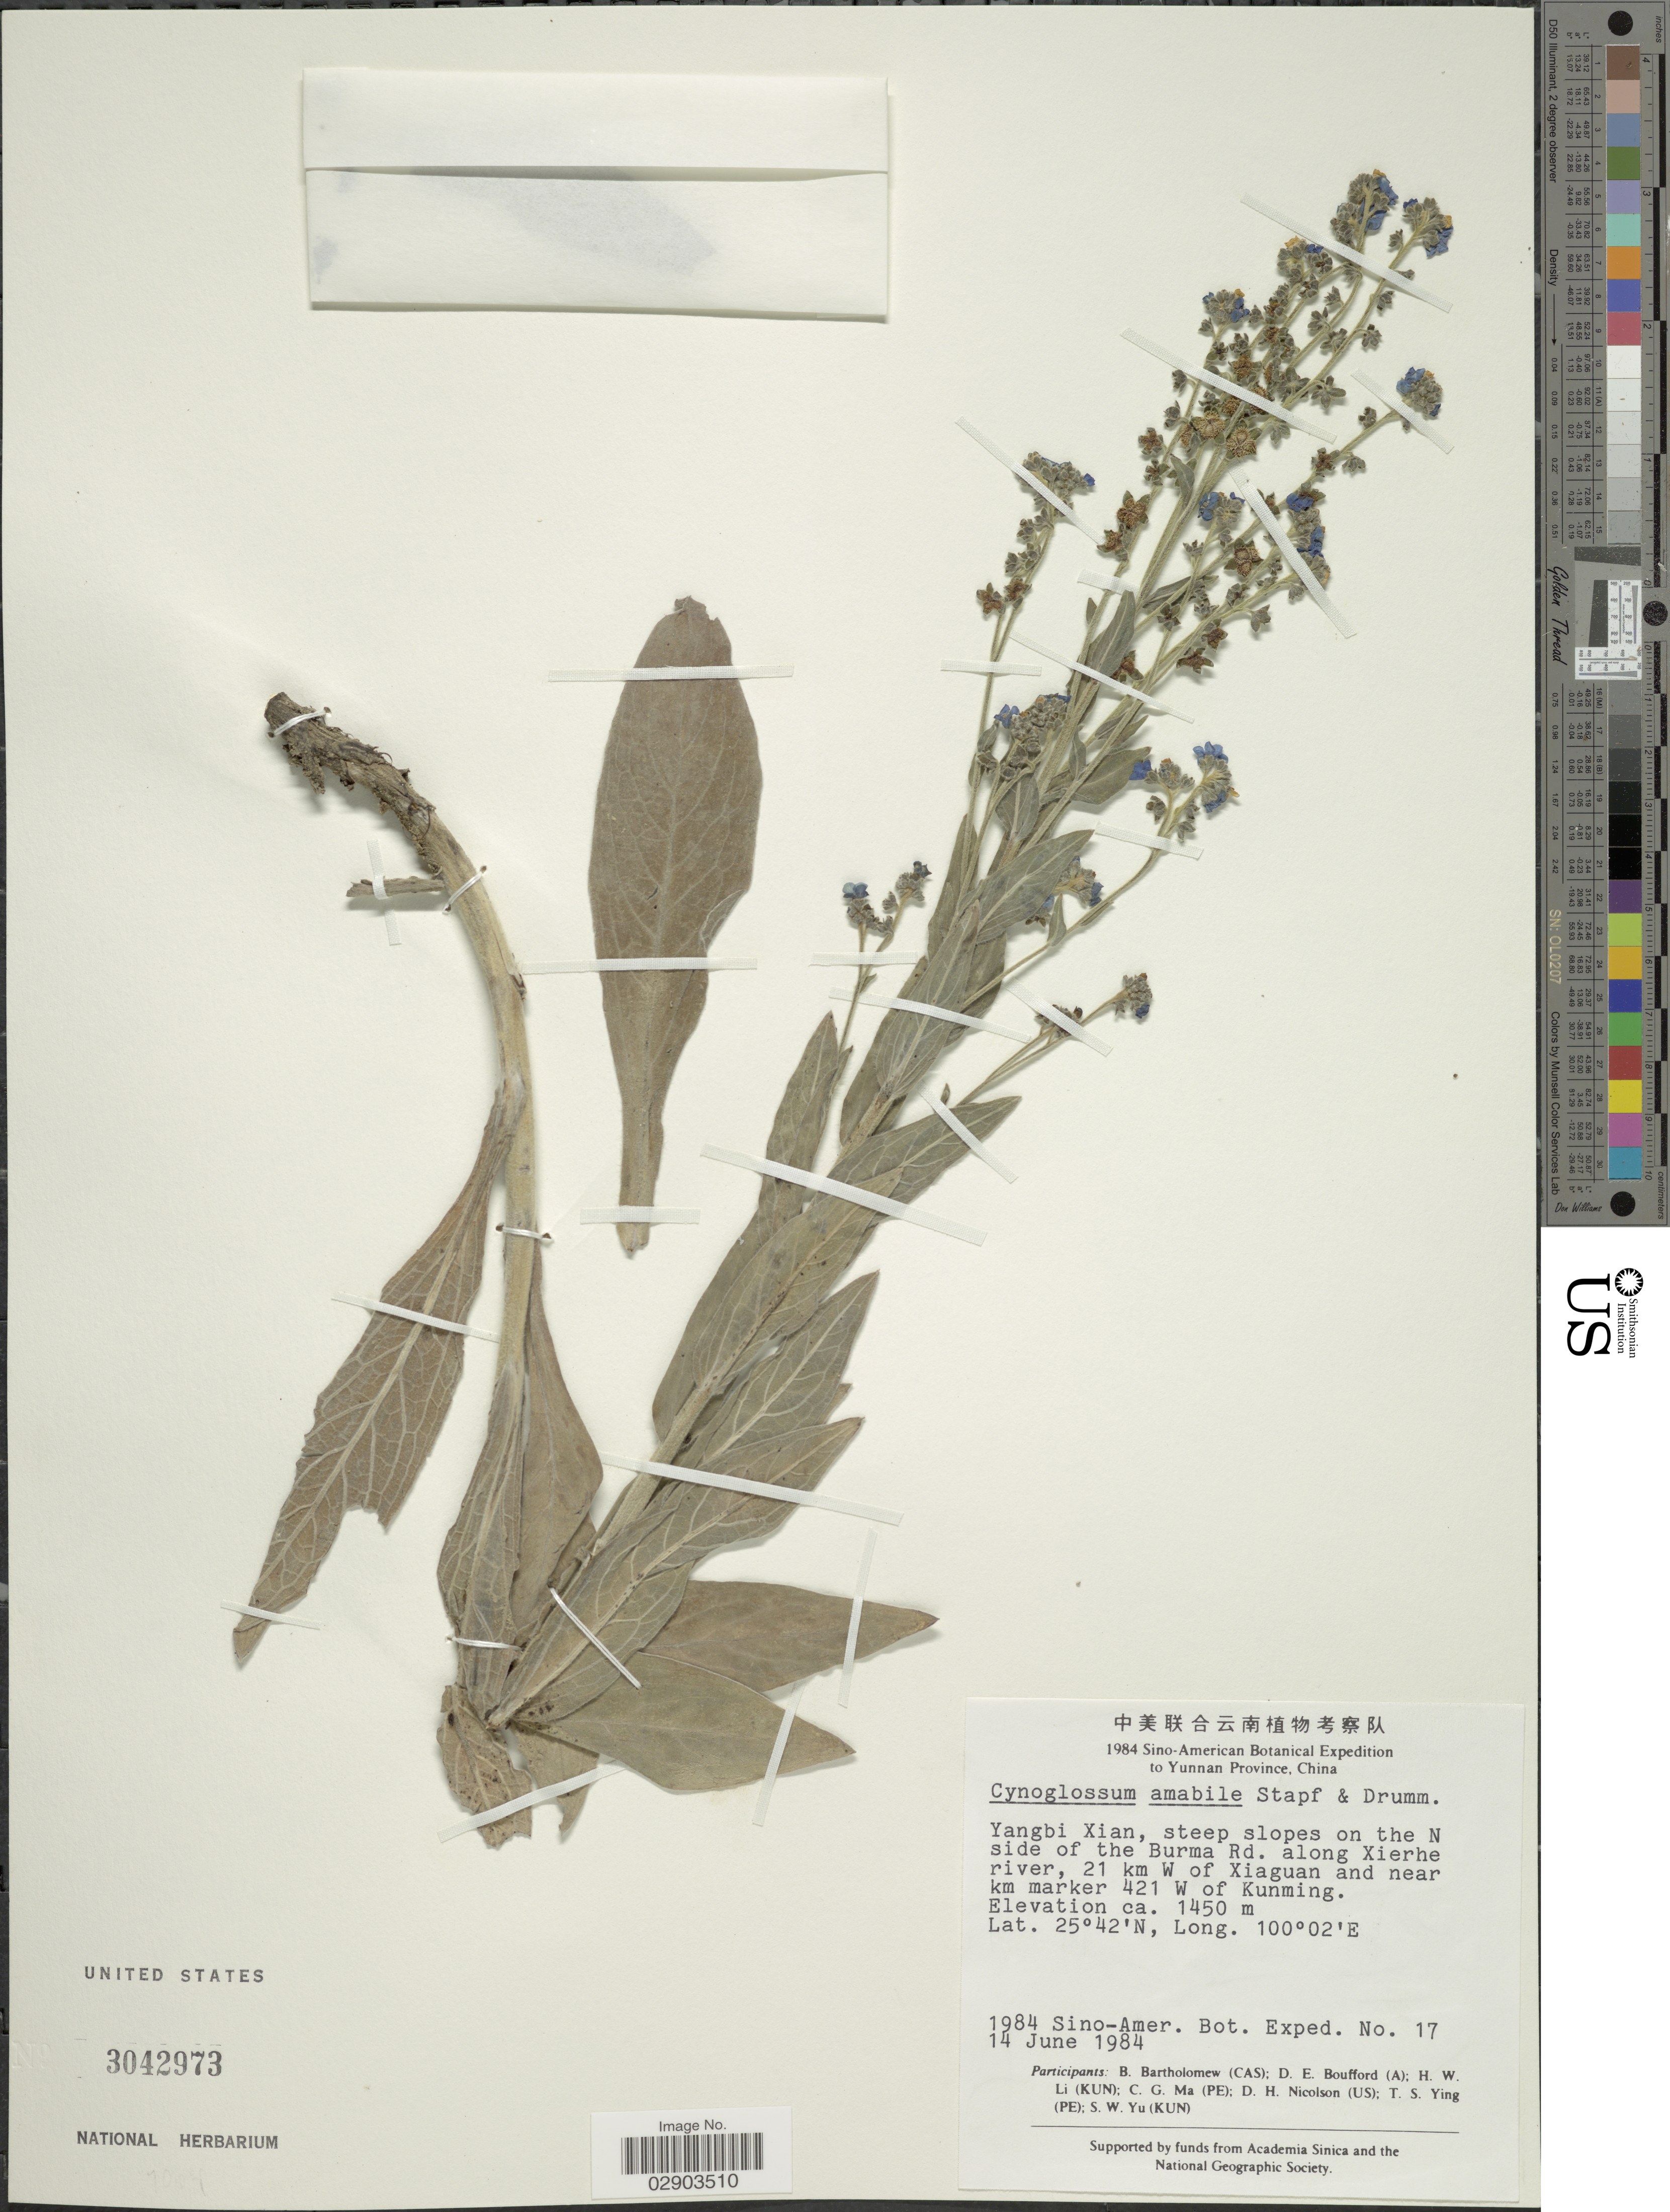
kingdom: Plantae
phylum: Tracheophyta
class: Magnoliopsida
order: Boraginales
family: Boraginaceae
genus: Cynoglossum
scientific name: Cynoglossum amabile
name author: Stapf & J.R. Drumm.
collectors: Sino-Amer. Bot. Exped. 1984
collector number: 17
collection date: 1984-06-14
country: China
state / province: Yunnan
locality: Yunnan Province. Yangbi Xian, steep slopes on the N side of the Burma Rd. along Xierhe river, 21 km W of Xiaguan and near km marker 421 W of Kunming.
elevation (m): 1450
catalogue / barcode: US 3042973